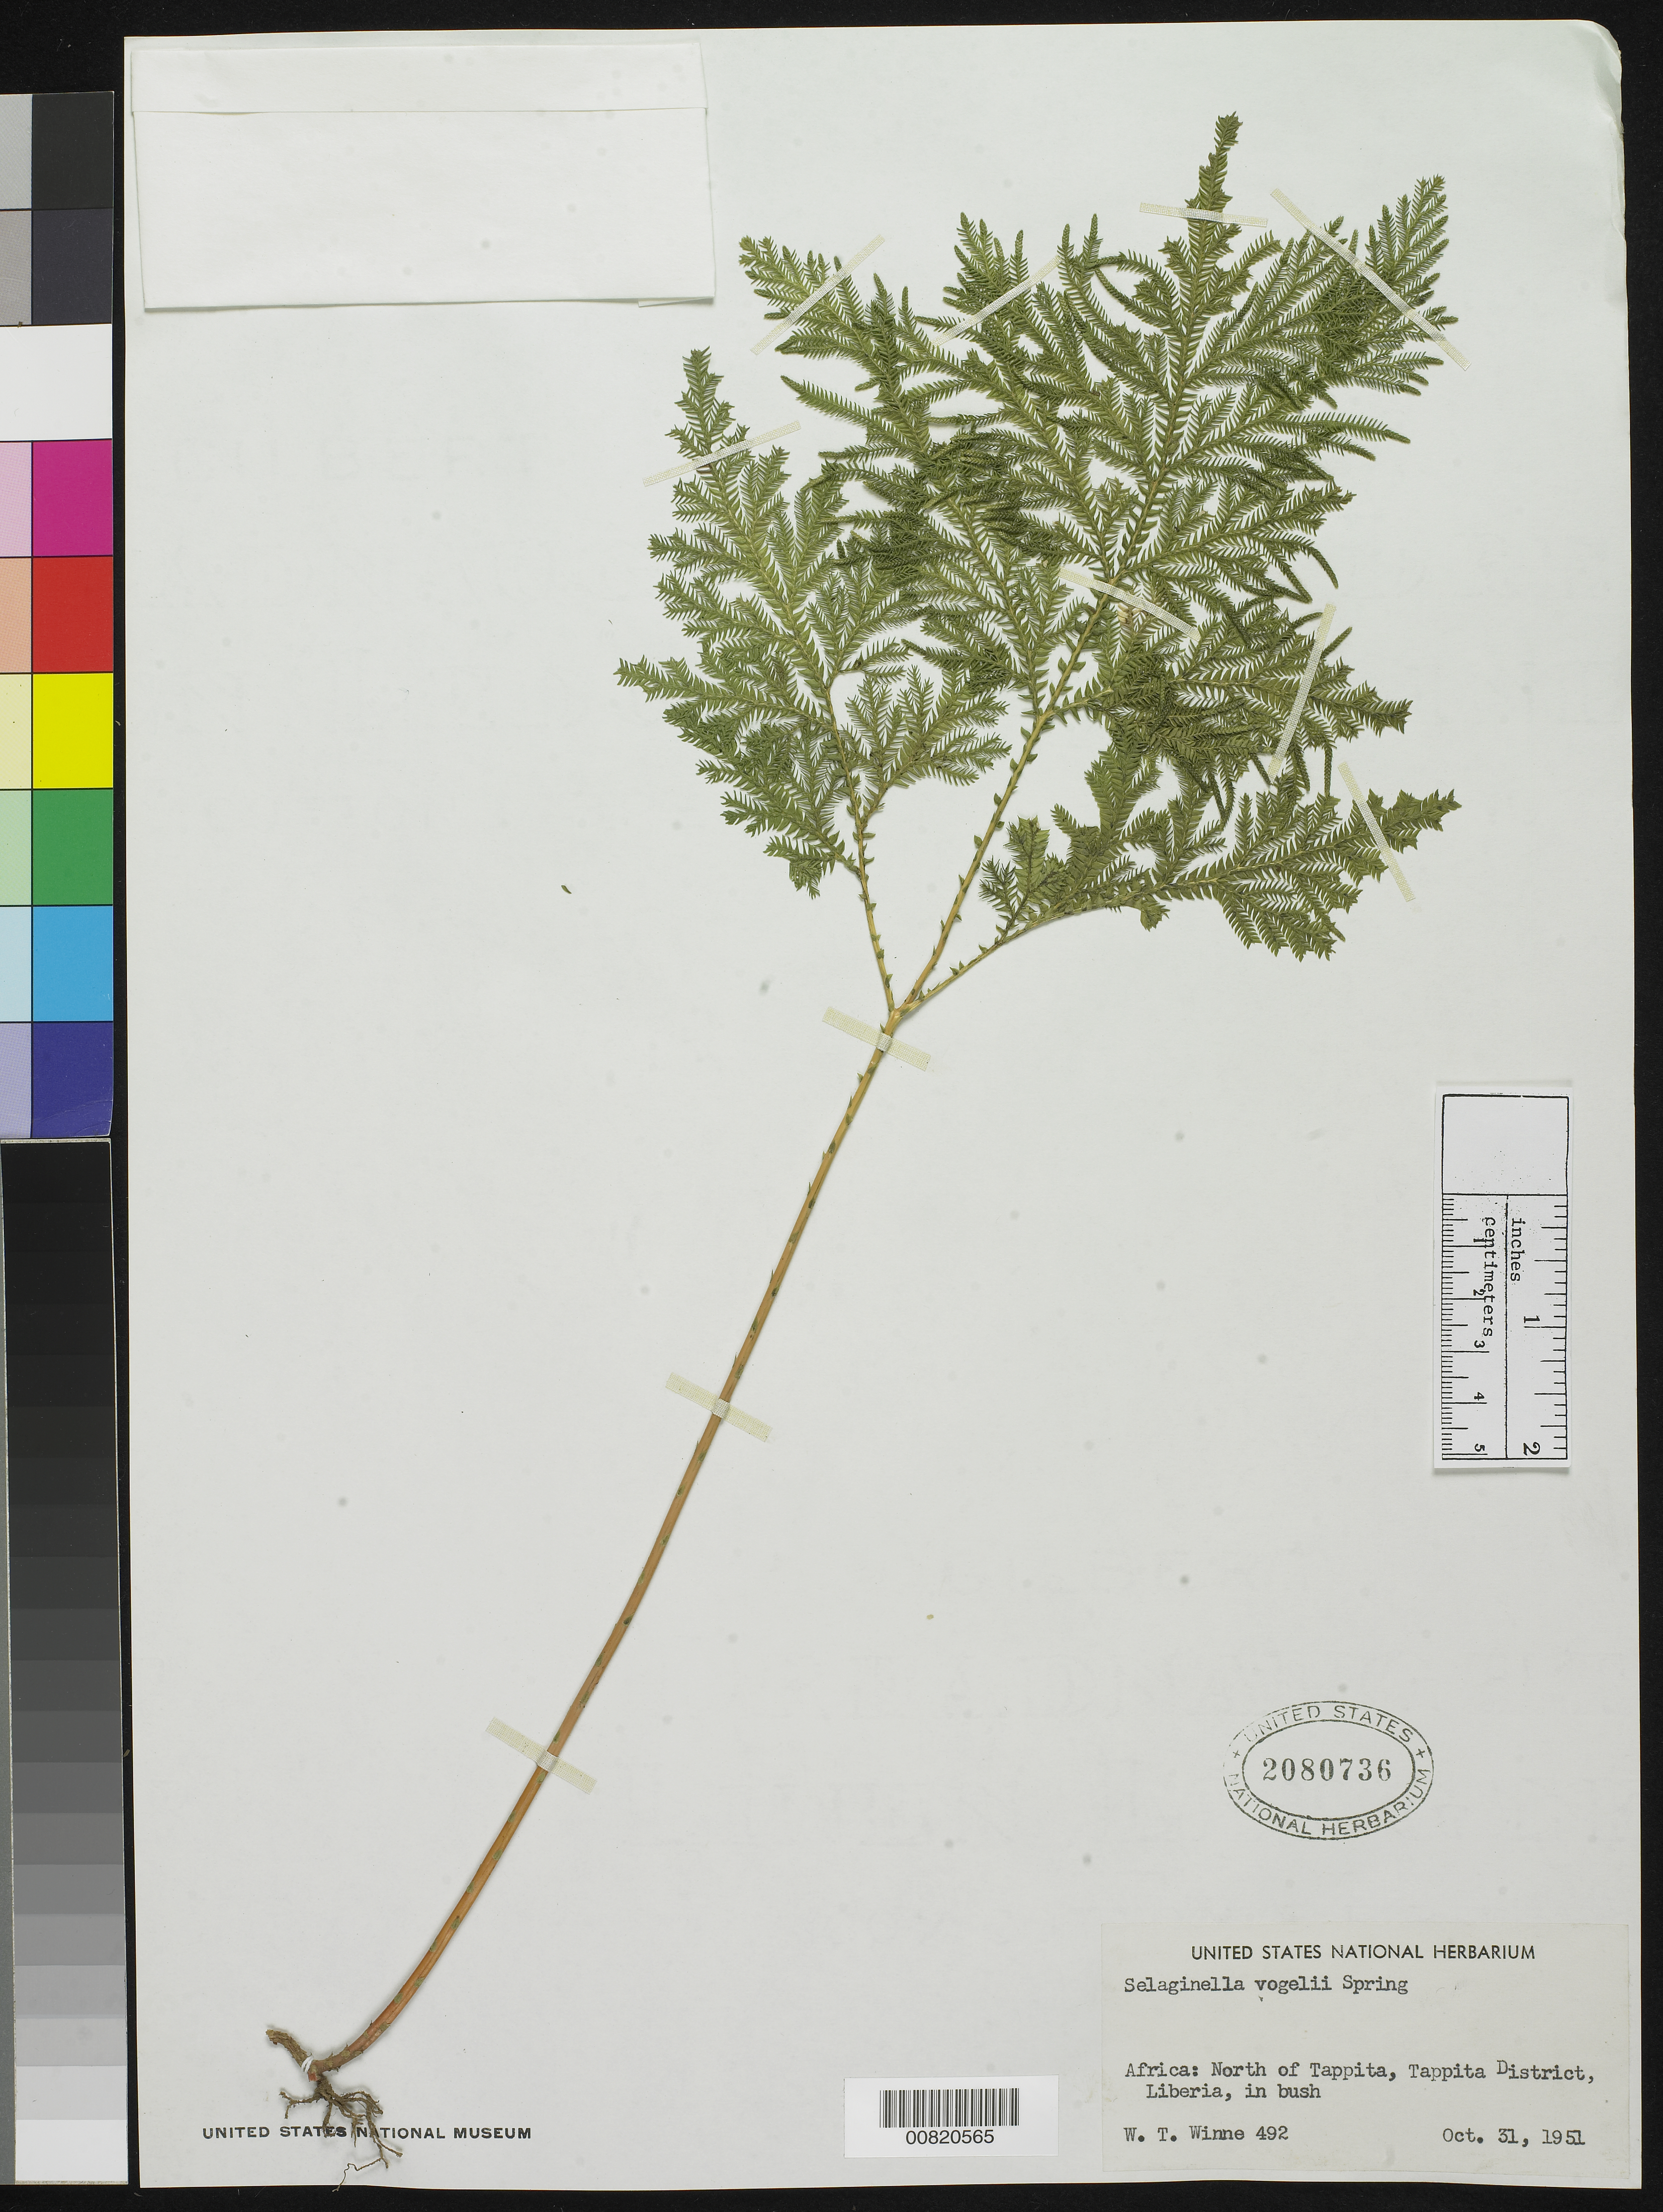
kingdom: Plantae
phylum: Tracheophyta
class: Lycopodiopsida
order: Selaginellales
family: Selaginellaceae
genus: Selaginella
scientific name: Selaginella vogelii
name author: Spring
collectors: -. Winne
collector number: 492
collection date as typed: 31 Oct 1951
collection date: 1951-10-31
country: Liberia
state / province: Nimba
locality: North of Tappita, Tappita, Tappita District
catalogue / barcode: US 2080736